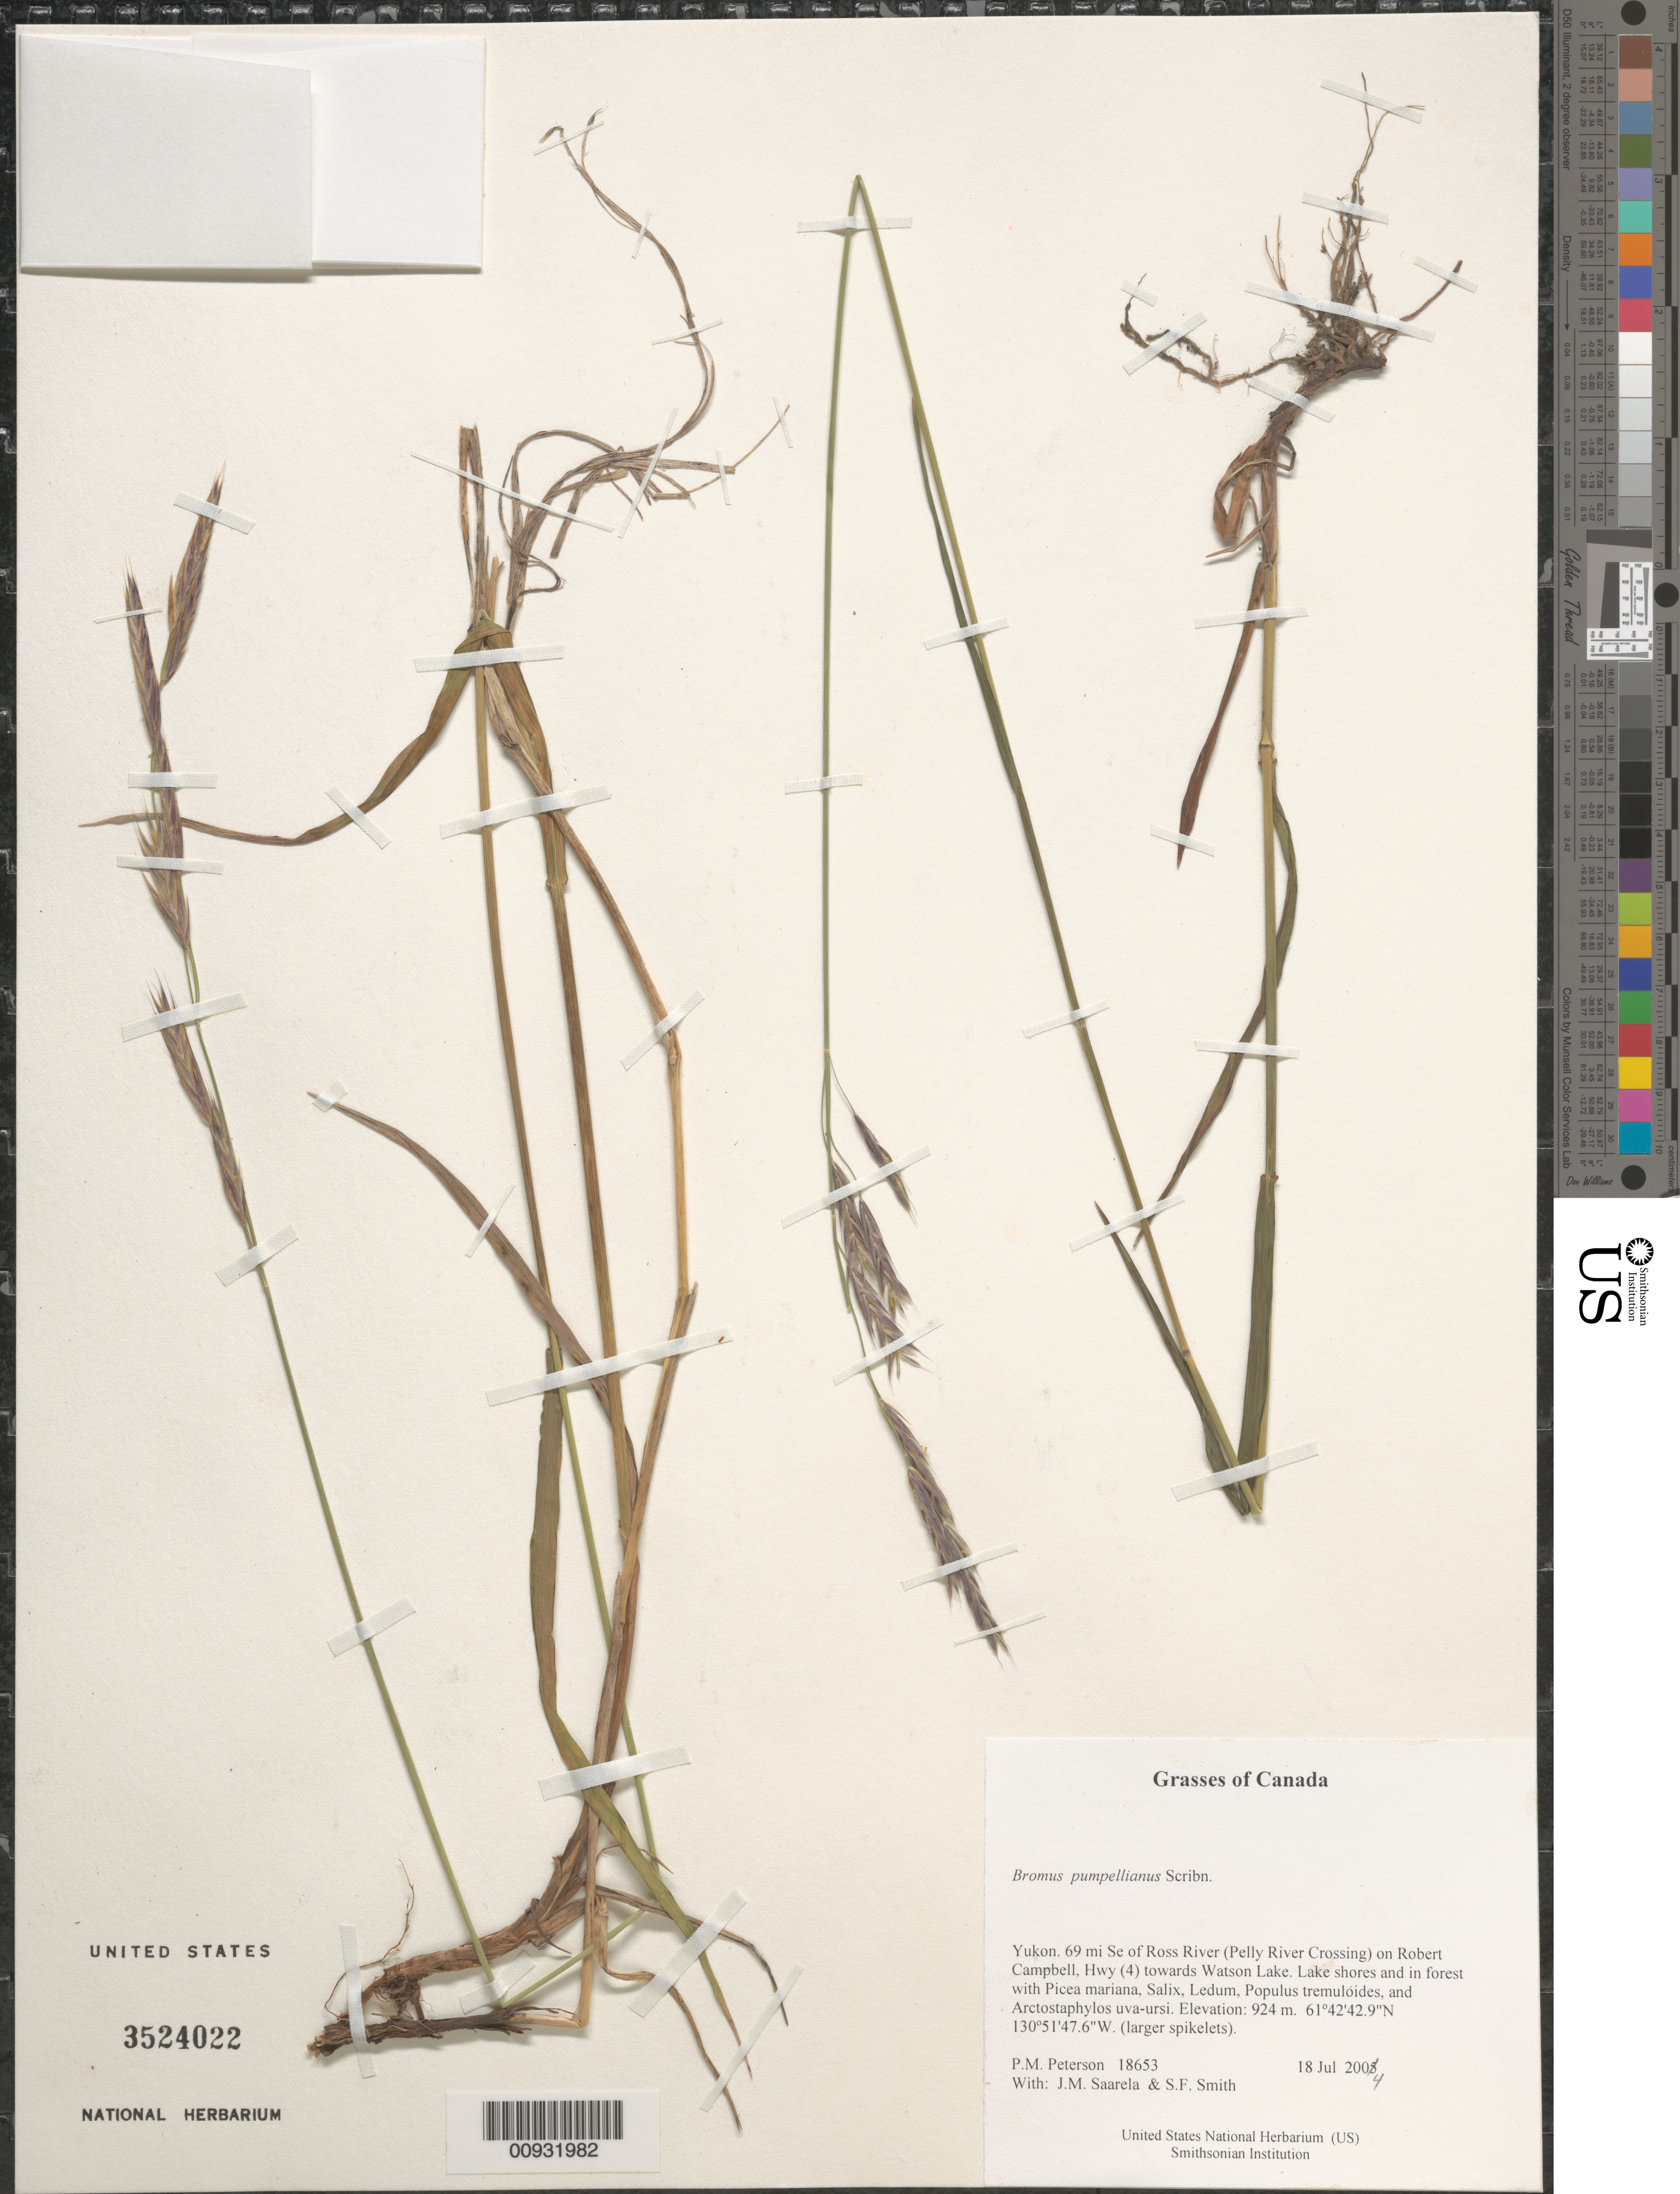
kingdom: Plantae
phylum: Tracheophyta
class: Liliopsida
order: Poales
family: Poaceae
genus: Bromus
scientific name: Bromus pumpellianus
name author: Scribn.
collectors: P. M. Peterson, J. Saarela & S.F. Smith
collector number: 18653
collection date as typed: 18 Jul 2004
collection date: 2004-07-18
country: Canada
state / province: Yukon Territory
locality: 69 mi Se of Ross River (Pelly River Crossing) on Robert Campbell, Hwy (4) towards Watson Lake. Lake shores and in forest with Picea mariana, Salix, Ledum, Populus tremuloides, and Arctostaphylos uva-ursi.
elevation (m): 924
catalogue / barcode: US 3524022